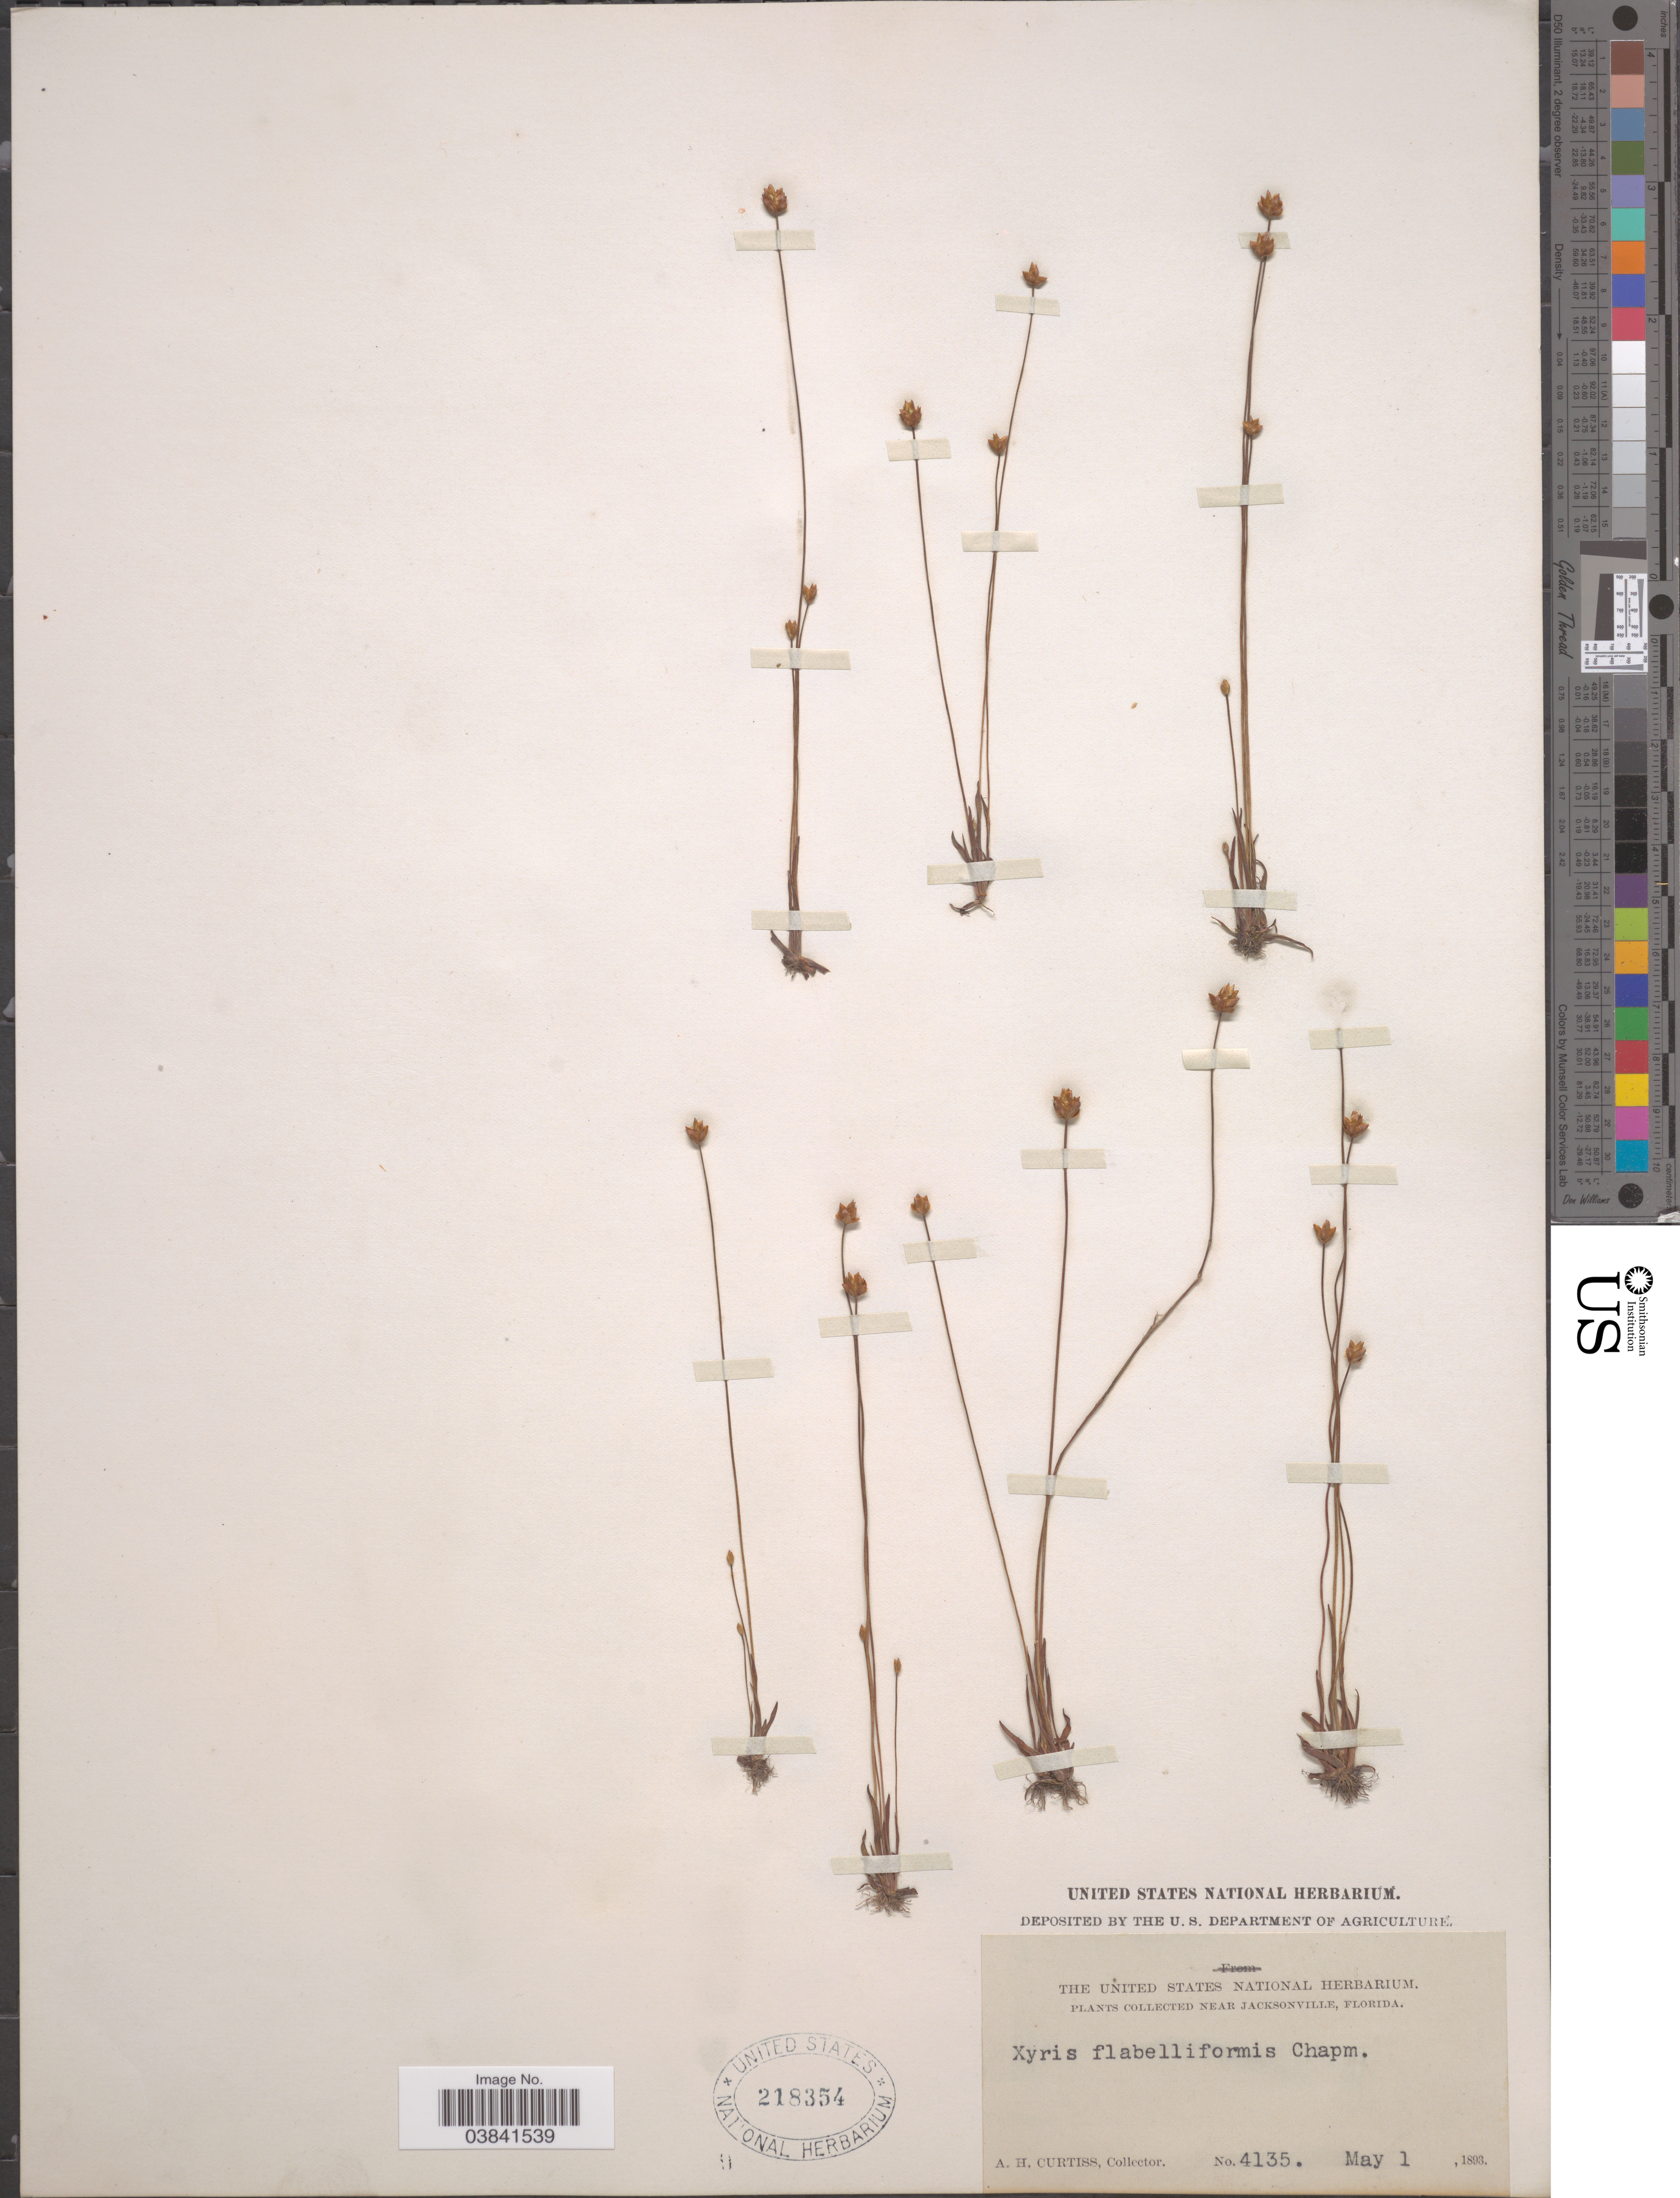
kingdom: Plantae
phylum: Tracheophyta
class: Liliopsida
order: Poales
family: Xyridaceae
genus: Xyris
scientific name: Xyris flabelliformis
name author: Chapm.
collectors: A. H. Curtiss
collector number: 4135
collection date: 1893-05-01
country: United States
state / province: Florida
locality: Near Jacksonville.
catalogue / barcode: US 218354